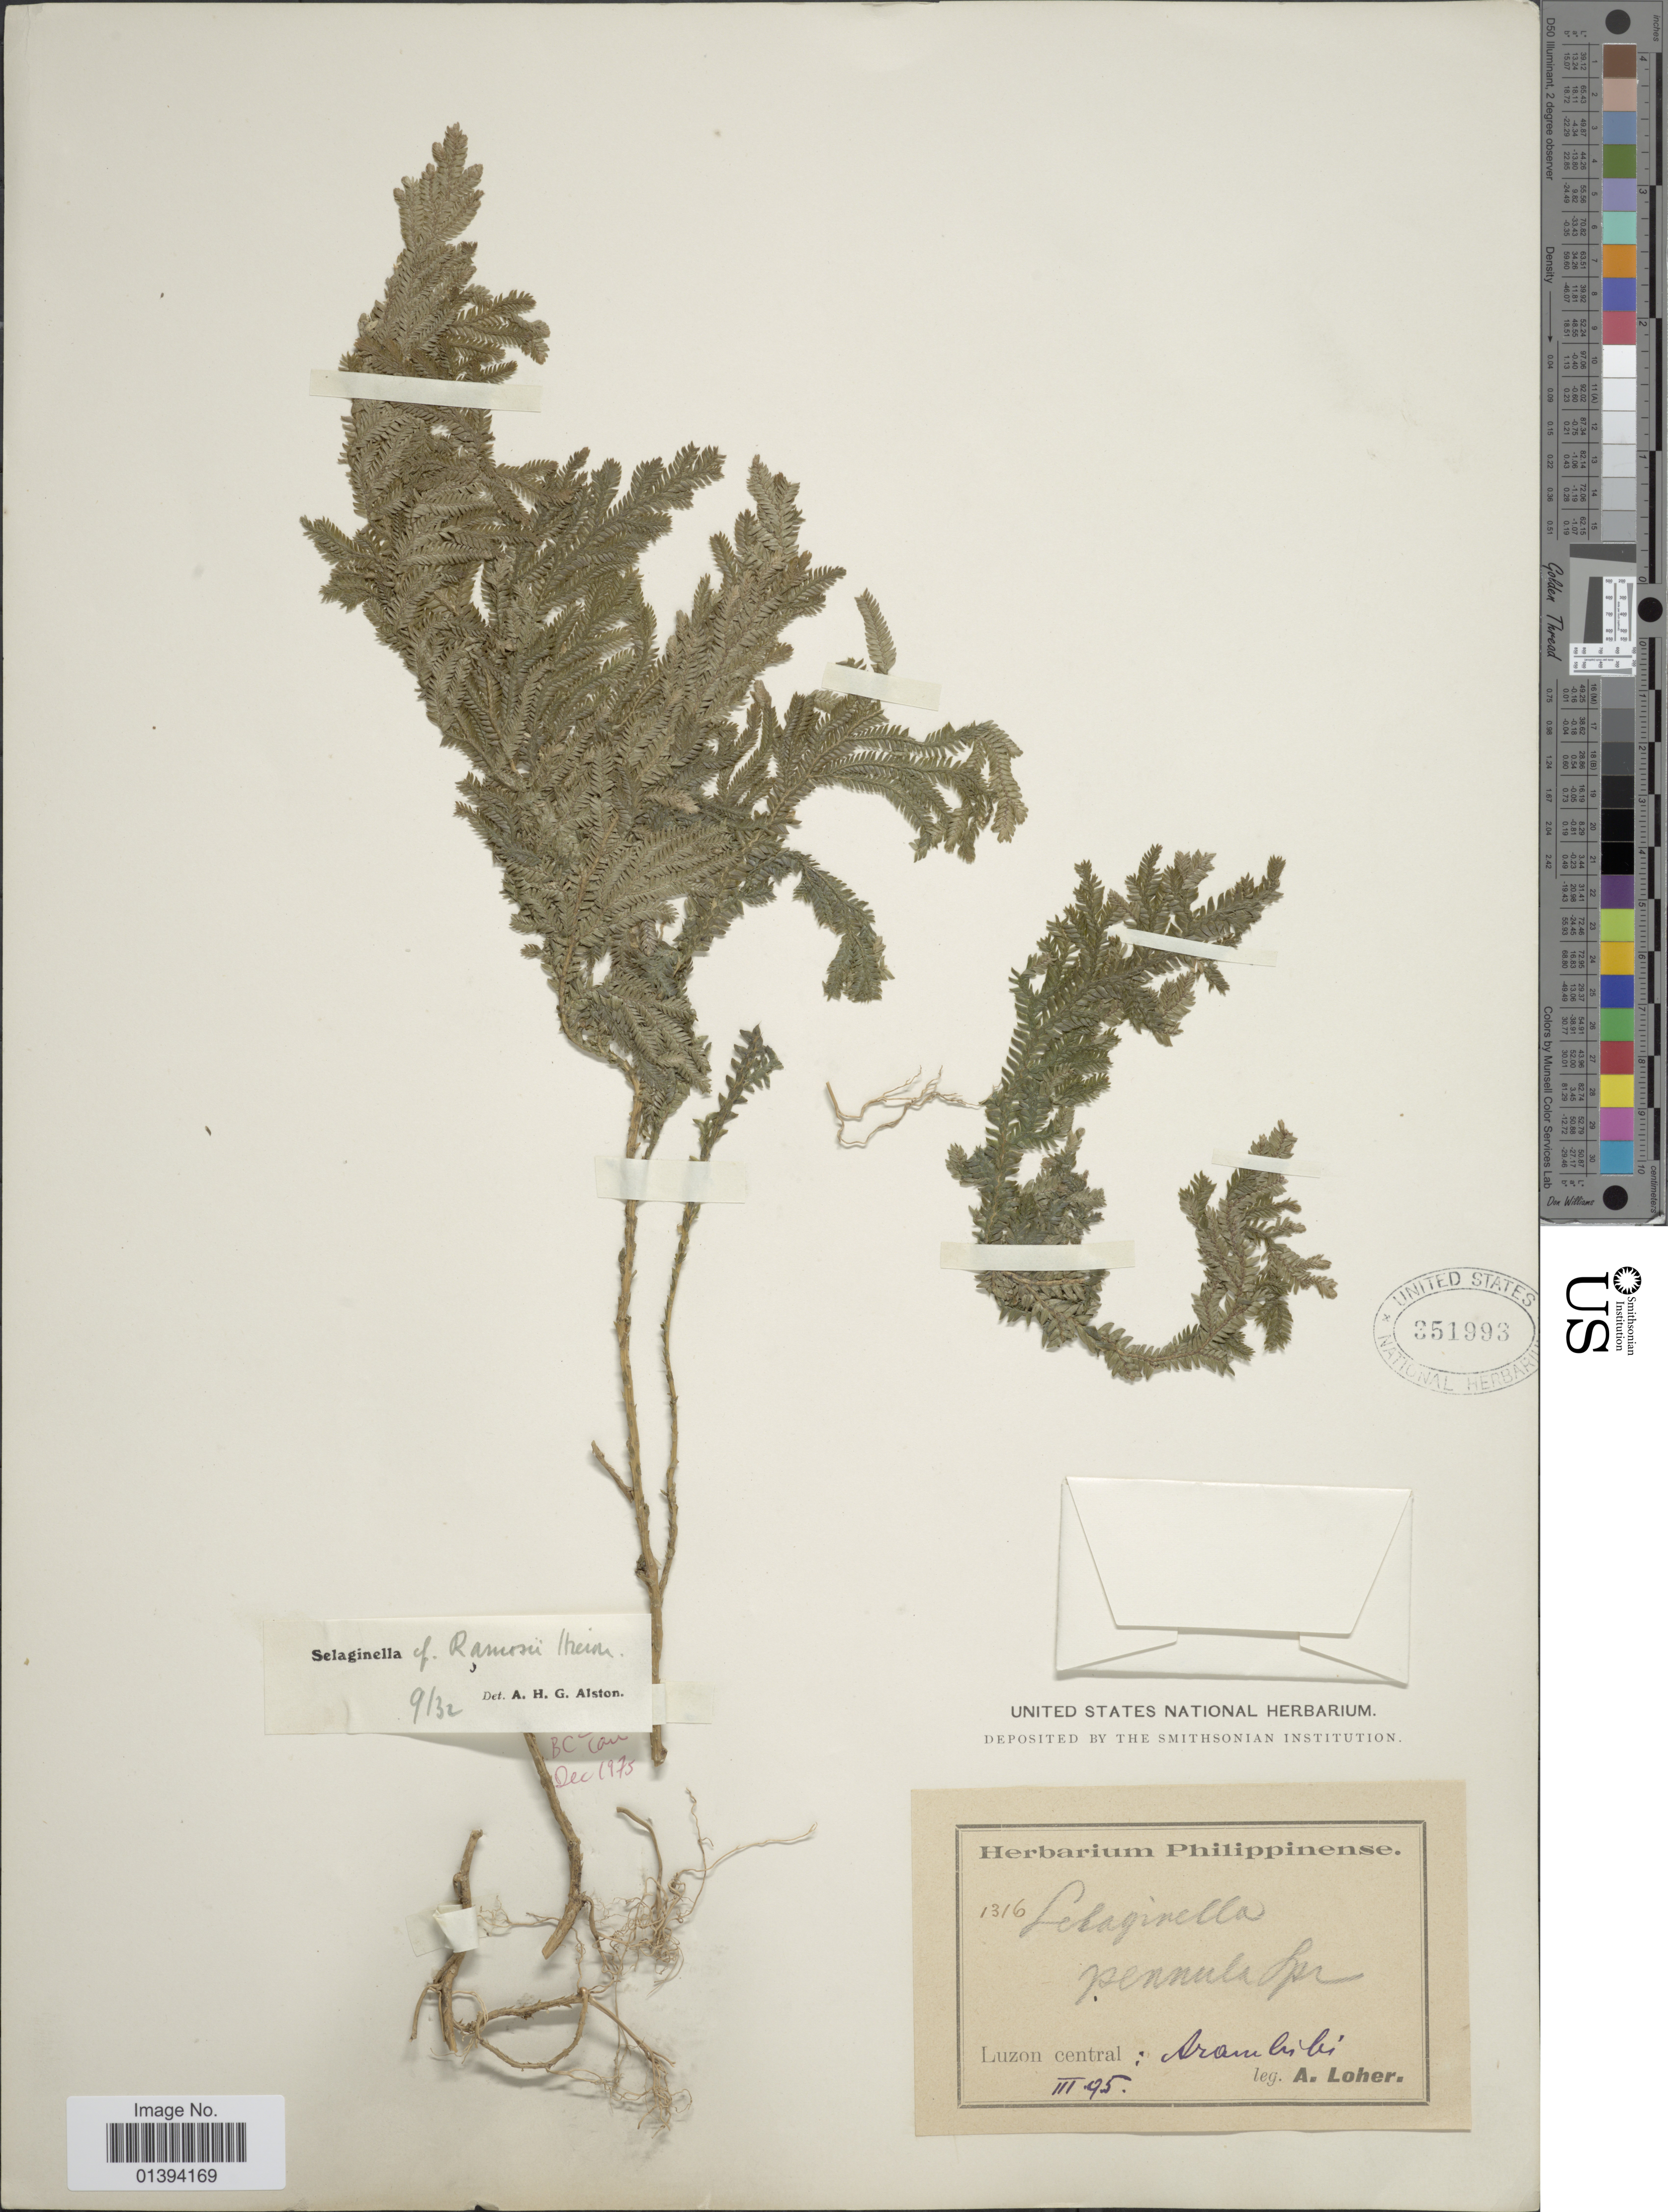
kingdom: Plantae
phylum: Tracheophyta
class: Lycopodiopsida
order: Selaginellales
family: Selaginellaceae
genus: Selaginella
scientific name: Selaginella ramosii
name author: Hieron.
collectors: A. Loher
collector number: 1316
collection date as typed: Transcribed d/m/y: /3/95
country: Philippines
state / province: Central Luzon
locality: Luzon central: Arambibi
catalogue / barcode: US 351993